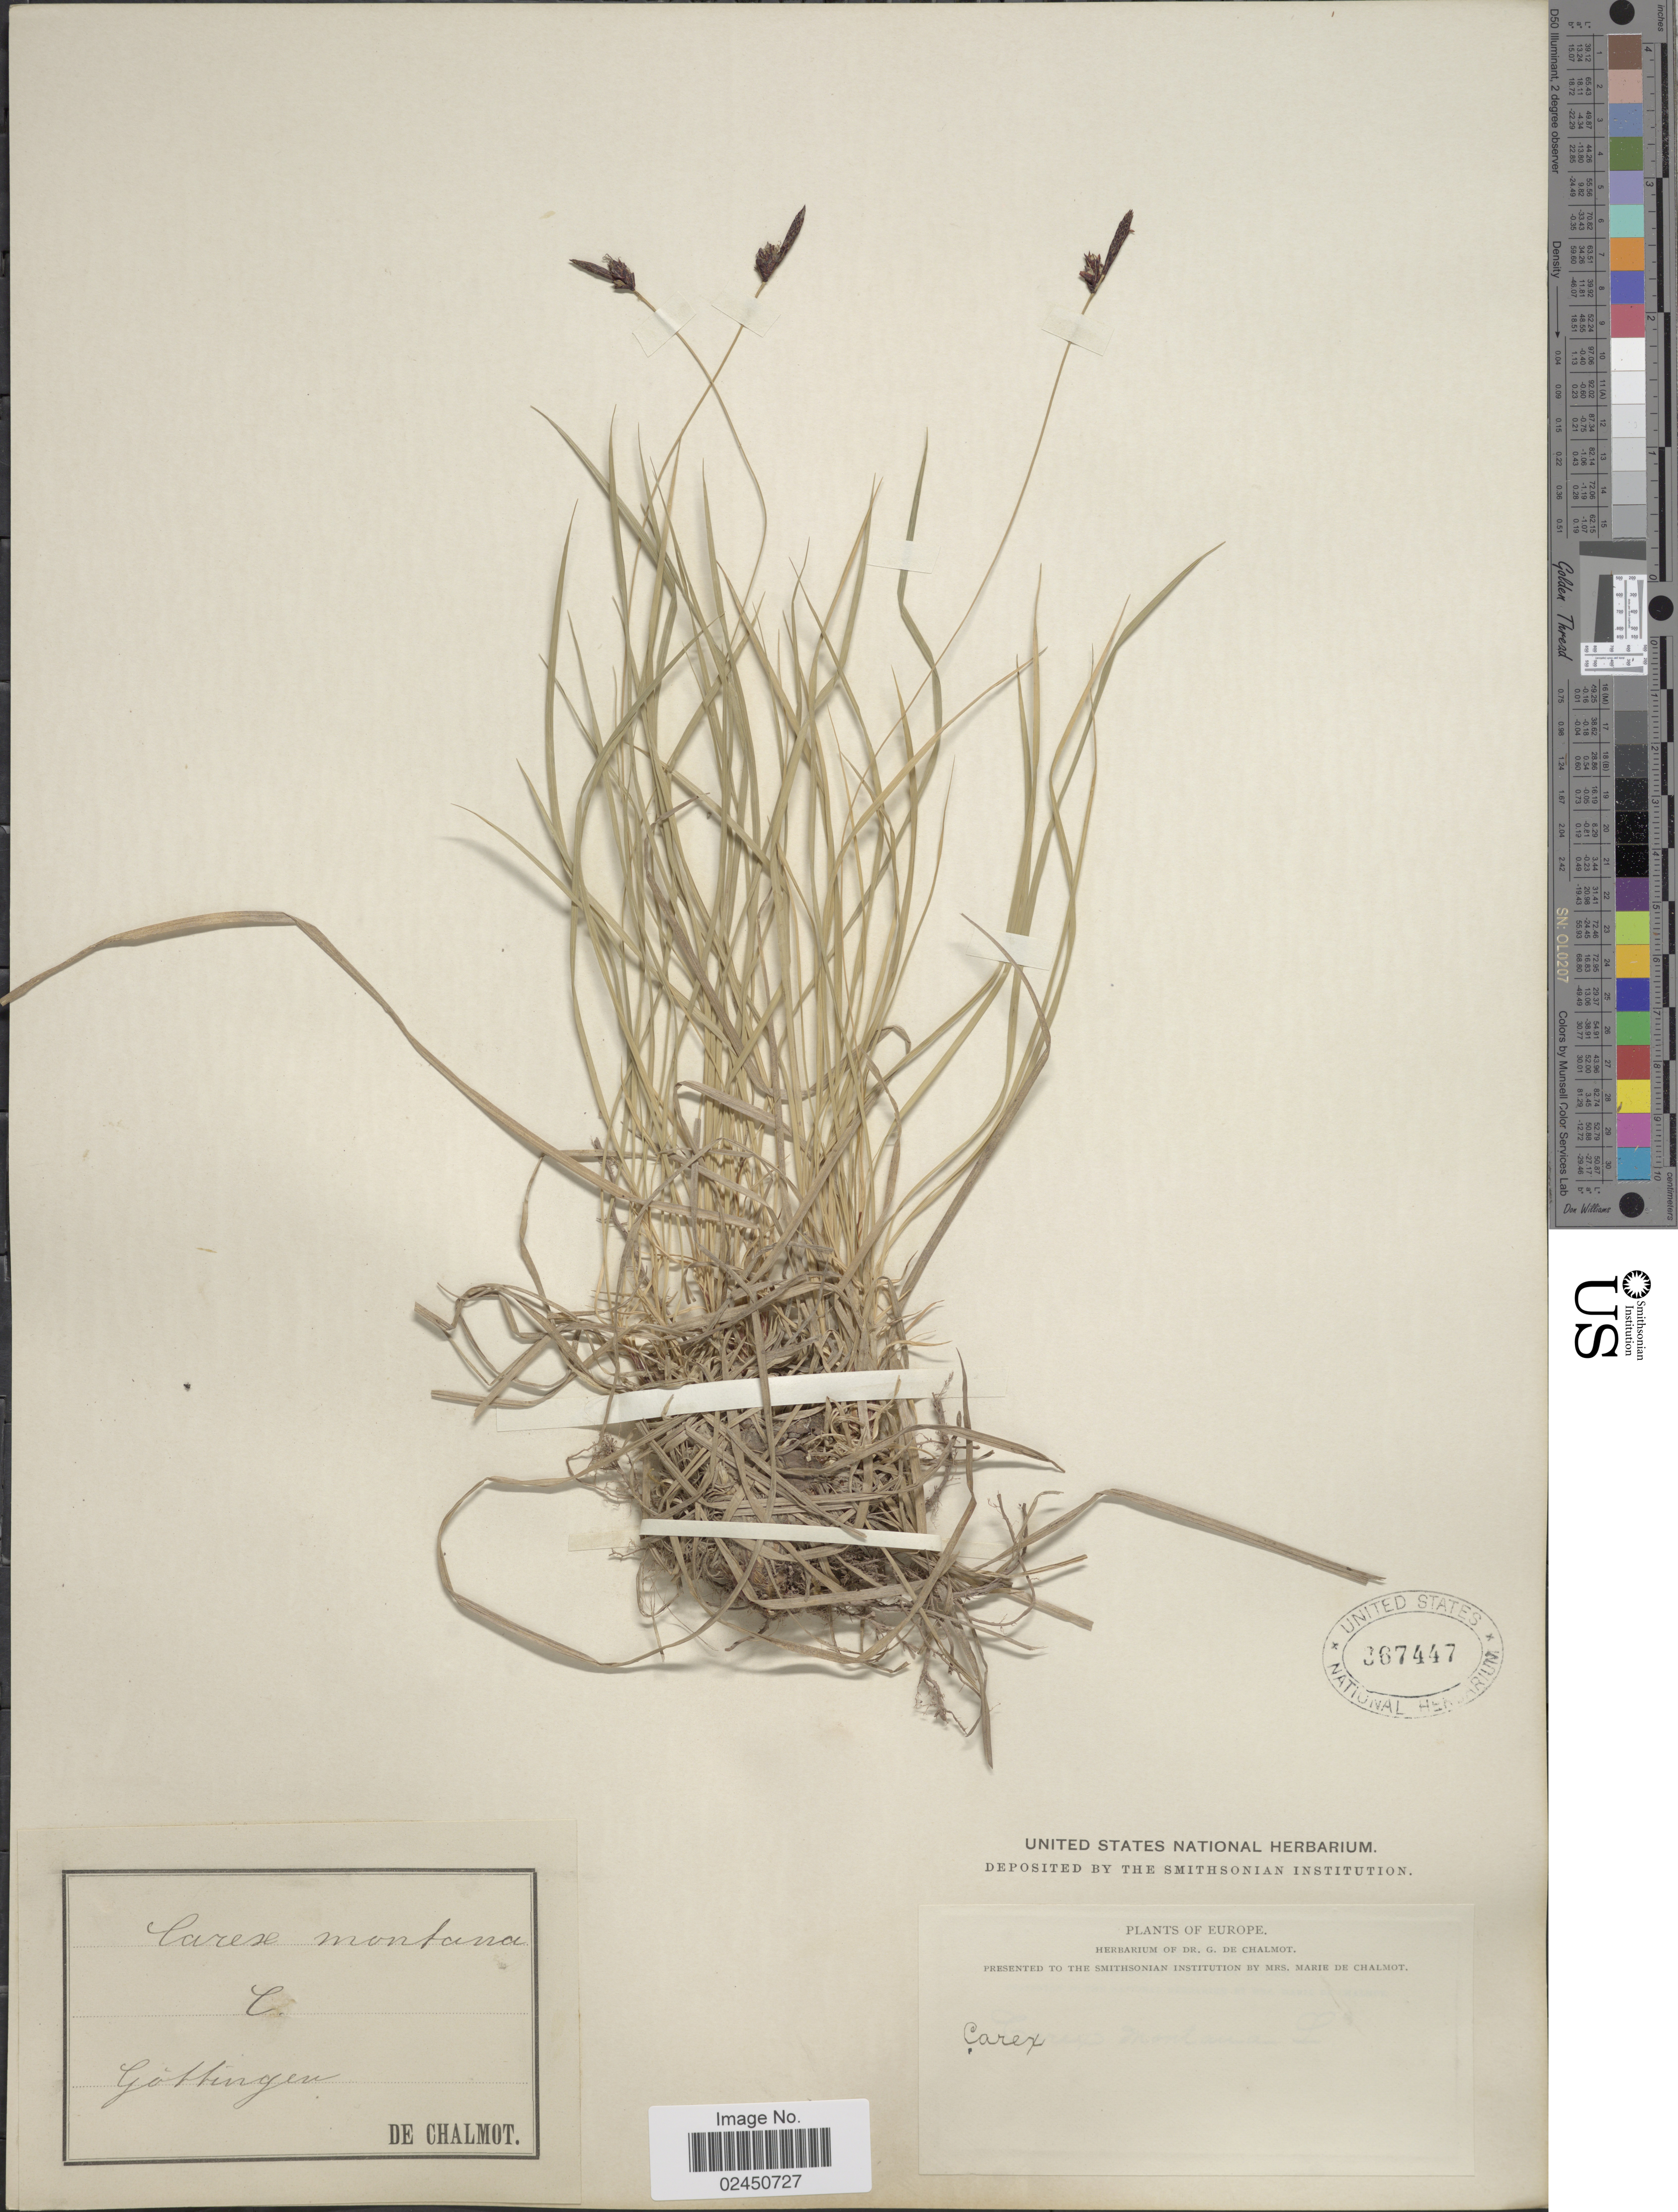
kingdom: Plantae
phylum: Tracheophyta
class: Liliopsida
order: Poales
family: Cyperaceae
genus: Carex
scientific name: Carex montana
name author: L.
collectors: G. de Chalmot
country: Germany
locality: Europe, Gottingen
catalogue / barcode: US 367447